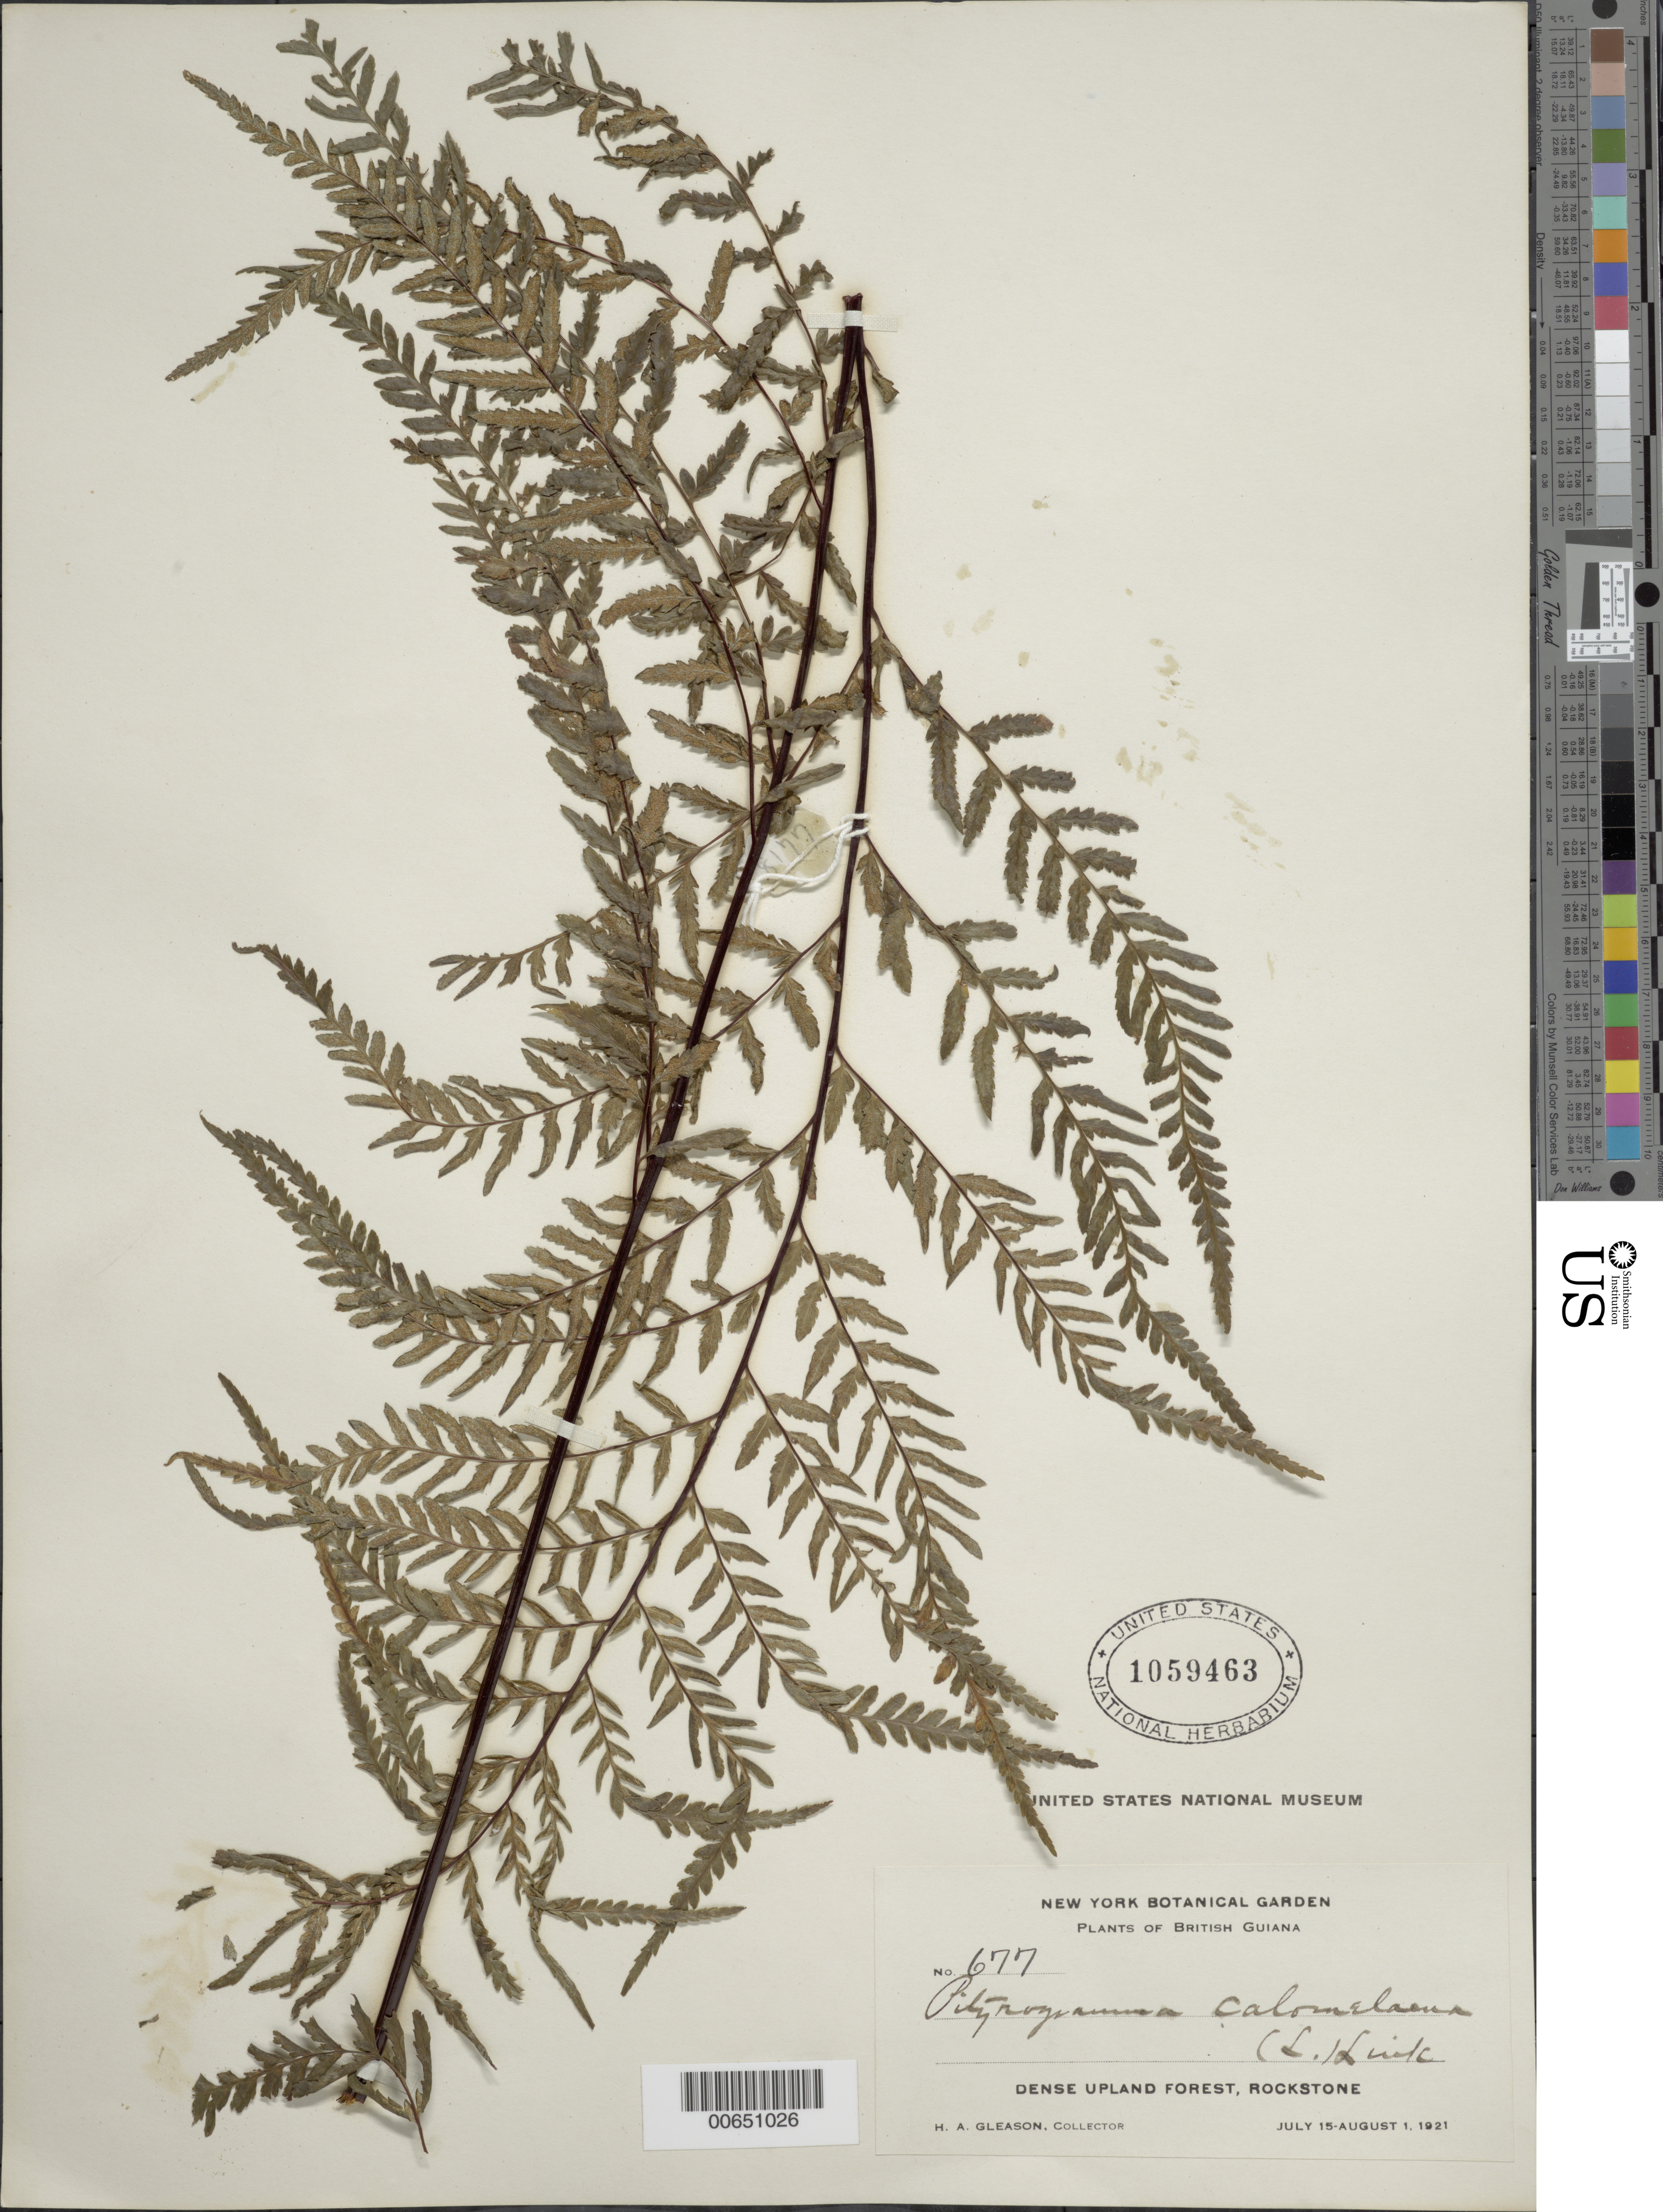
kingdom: Plantae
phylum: Tracheophyta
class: Polypodiopsida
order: Polypodiales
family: Pteridaceae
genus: Pityrogramma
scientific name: Pityrogramma calomelanos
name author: (L.) Link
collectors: H. A. Gleason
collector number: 677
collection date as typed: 15-Jul-21 to 1-Aug-21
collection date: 1921-07-15/1921-08-01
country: Guyana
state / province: U. Demerara-Berbice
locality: Rockstone, in and about the village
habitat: Dense upland forest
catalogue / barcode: US 1059463